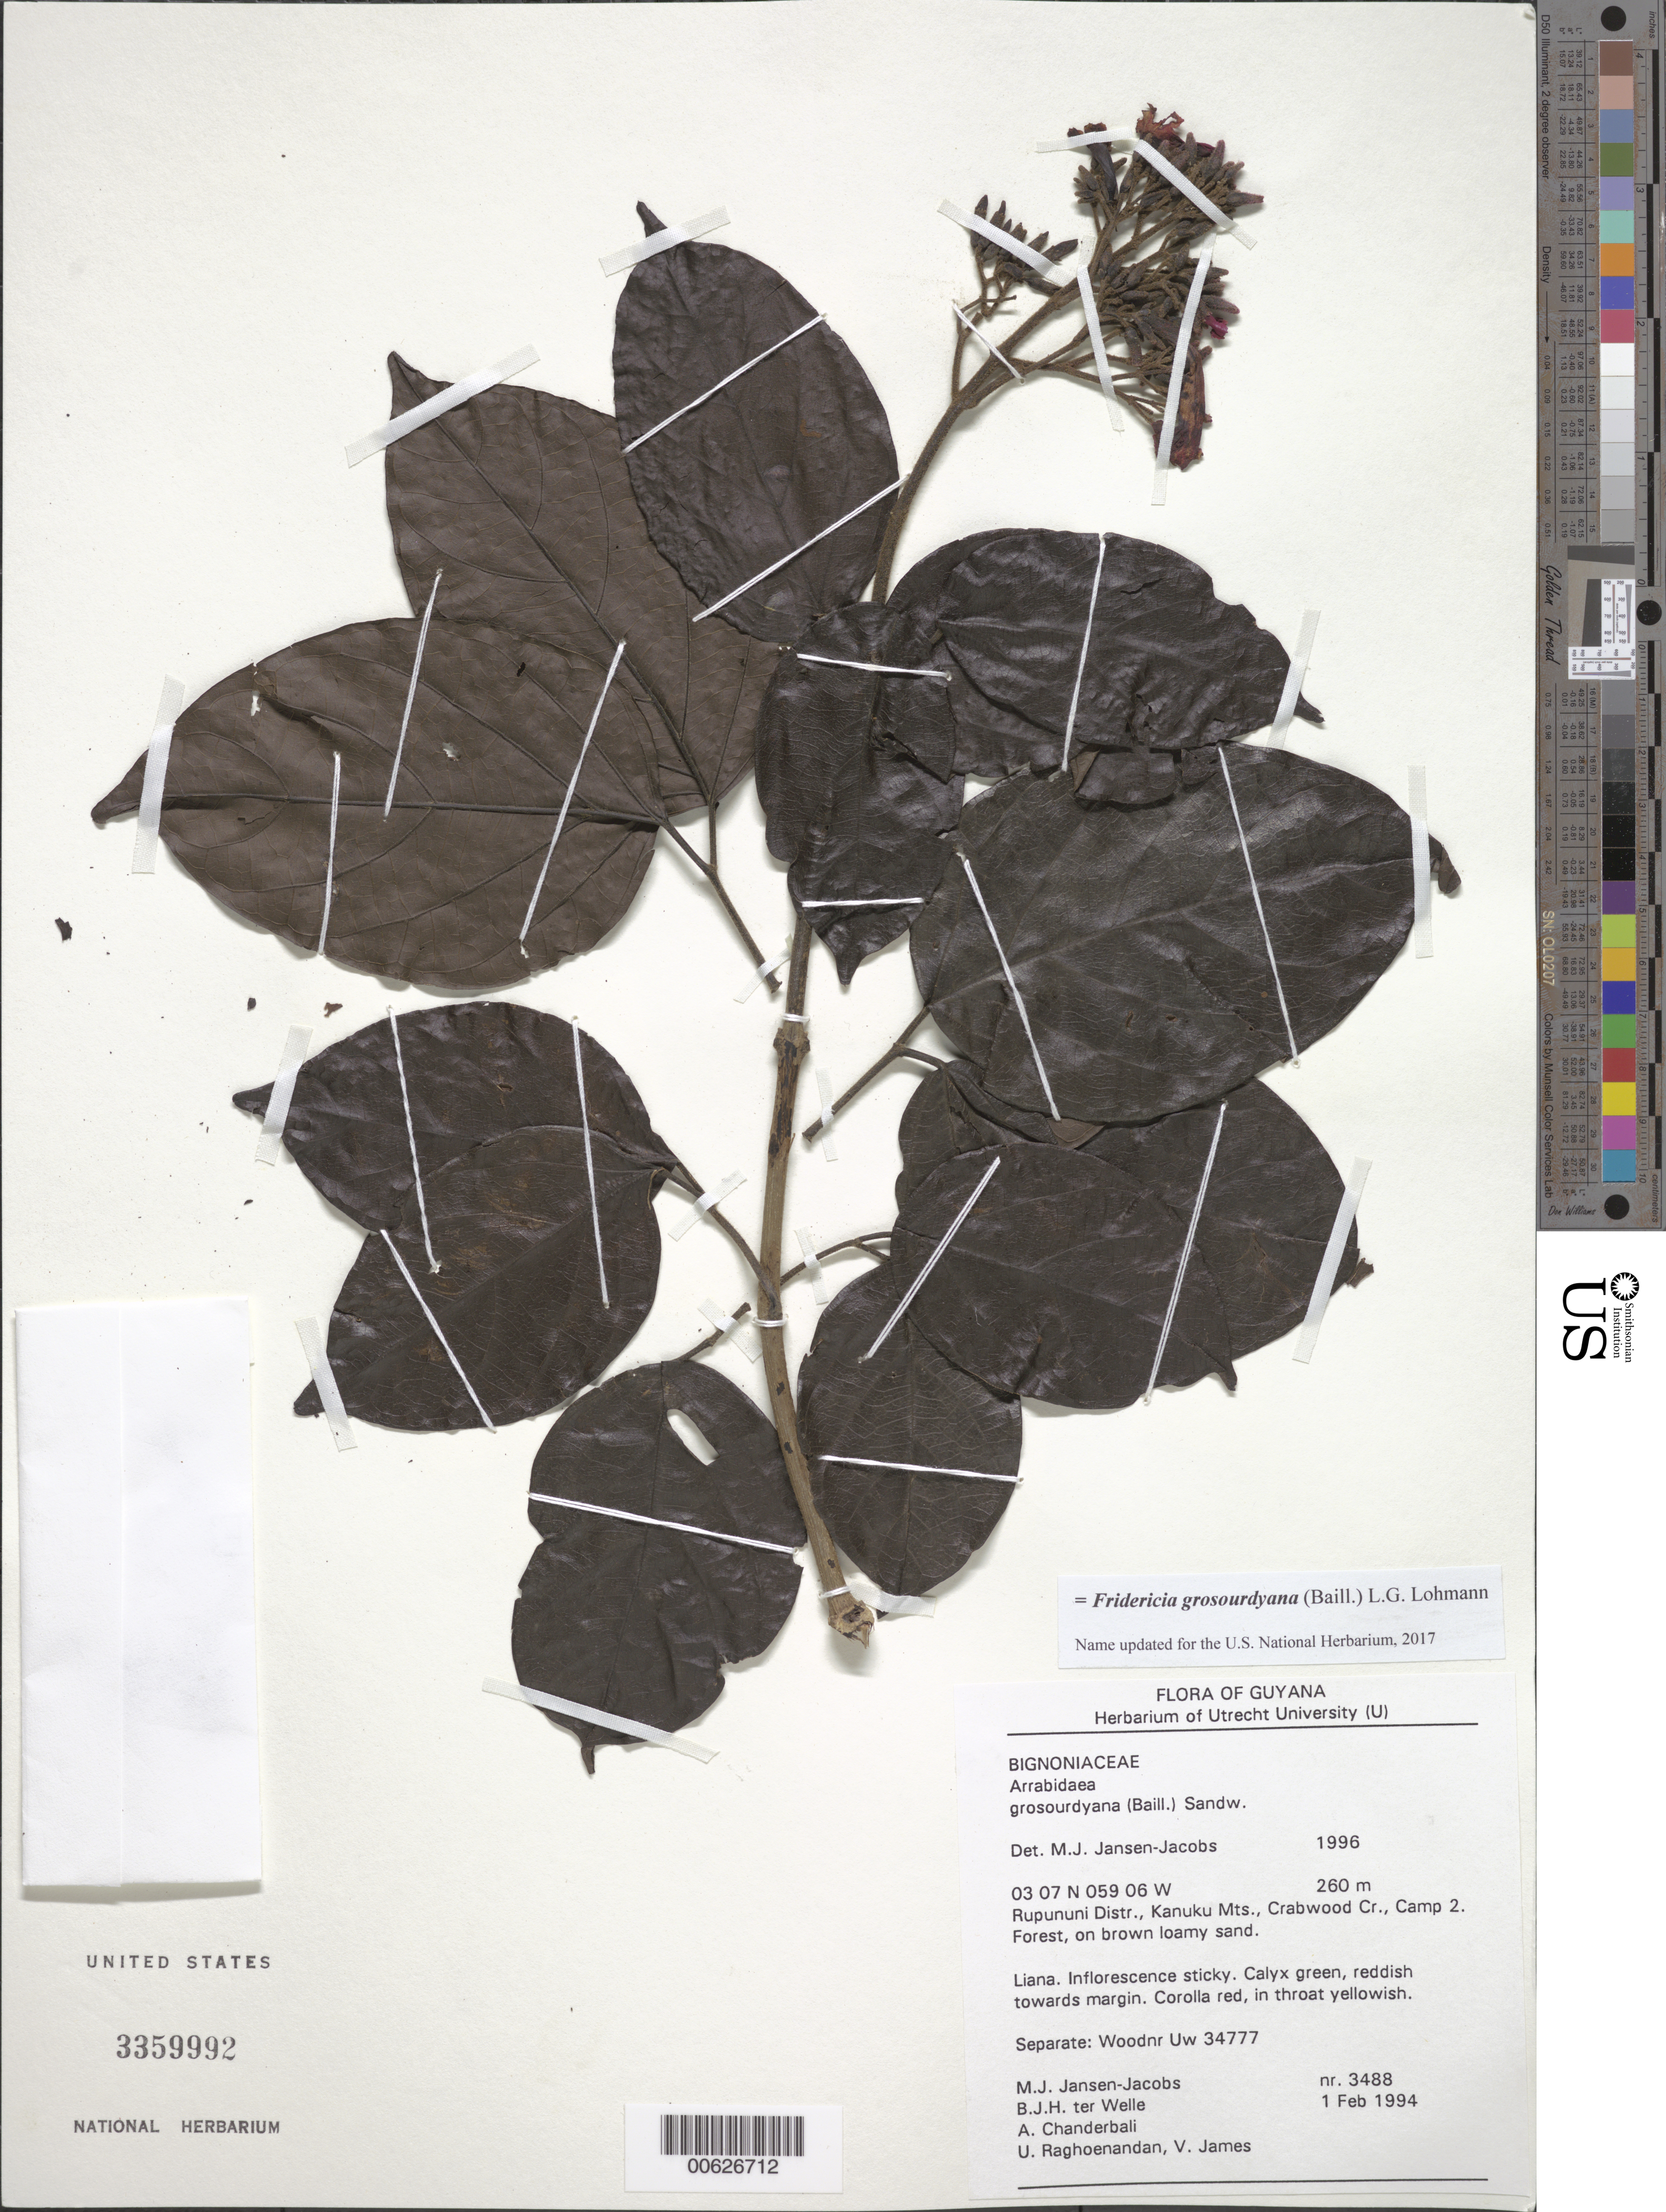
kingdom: Plantae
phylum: Tracheophyta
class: Magnoliopsida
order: Lamiales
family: Bignoniaceae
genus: Fridericia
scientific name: Fridericia grosourdyana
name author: (Baill.) L.G. Lohmann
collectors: M. J. Jansen-Jacobs, B. Welle, A. S. Chanderbali, U. Raghoenandan & V. James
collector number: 3488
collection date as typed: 1-Feb-94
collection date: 1994-02-01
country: Guyana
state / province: U. Takutu-U. Essequibo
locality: Crabwood Cr., Camp 2, Kanuku Mts., Rupununi District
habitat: Forest, on brown loamy sand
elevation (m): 260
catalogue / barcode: US 3359992